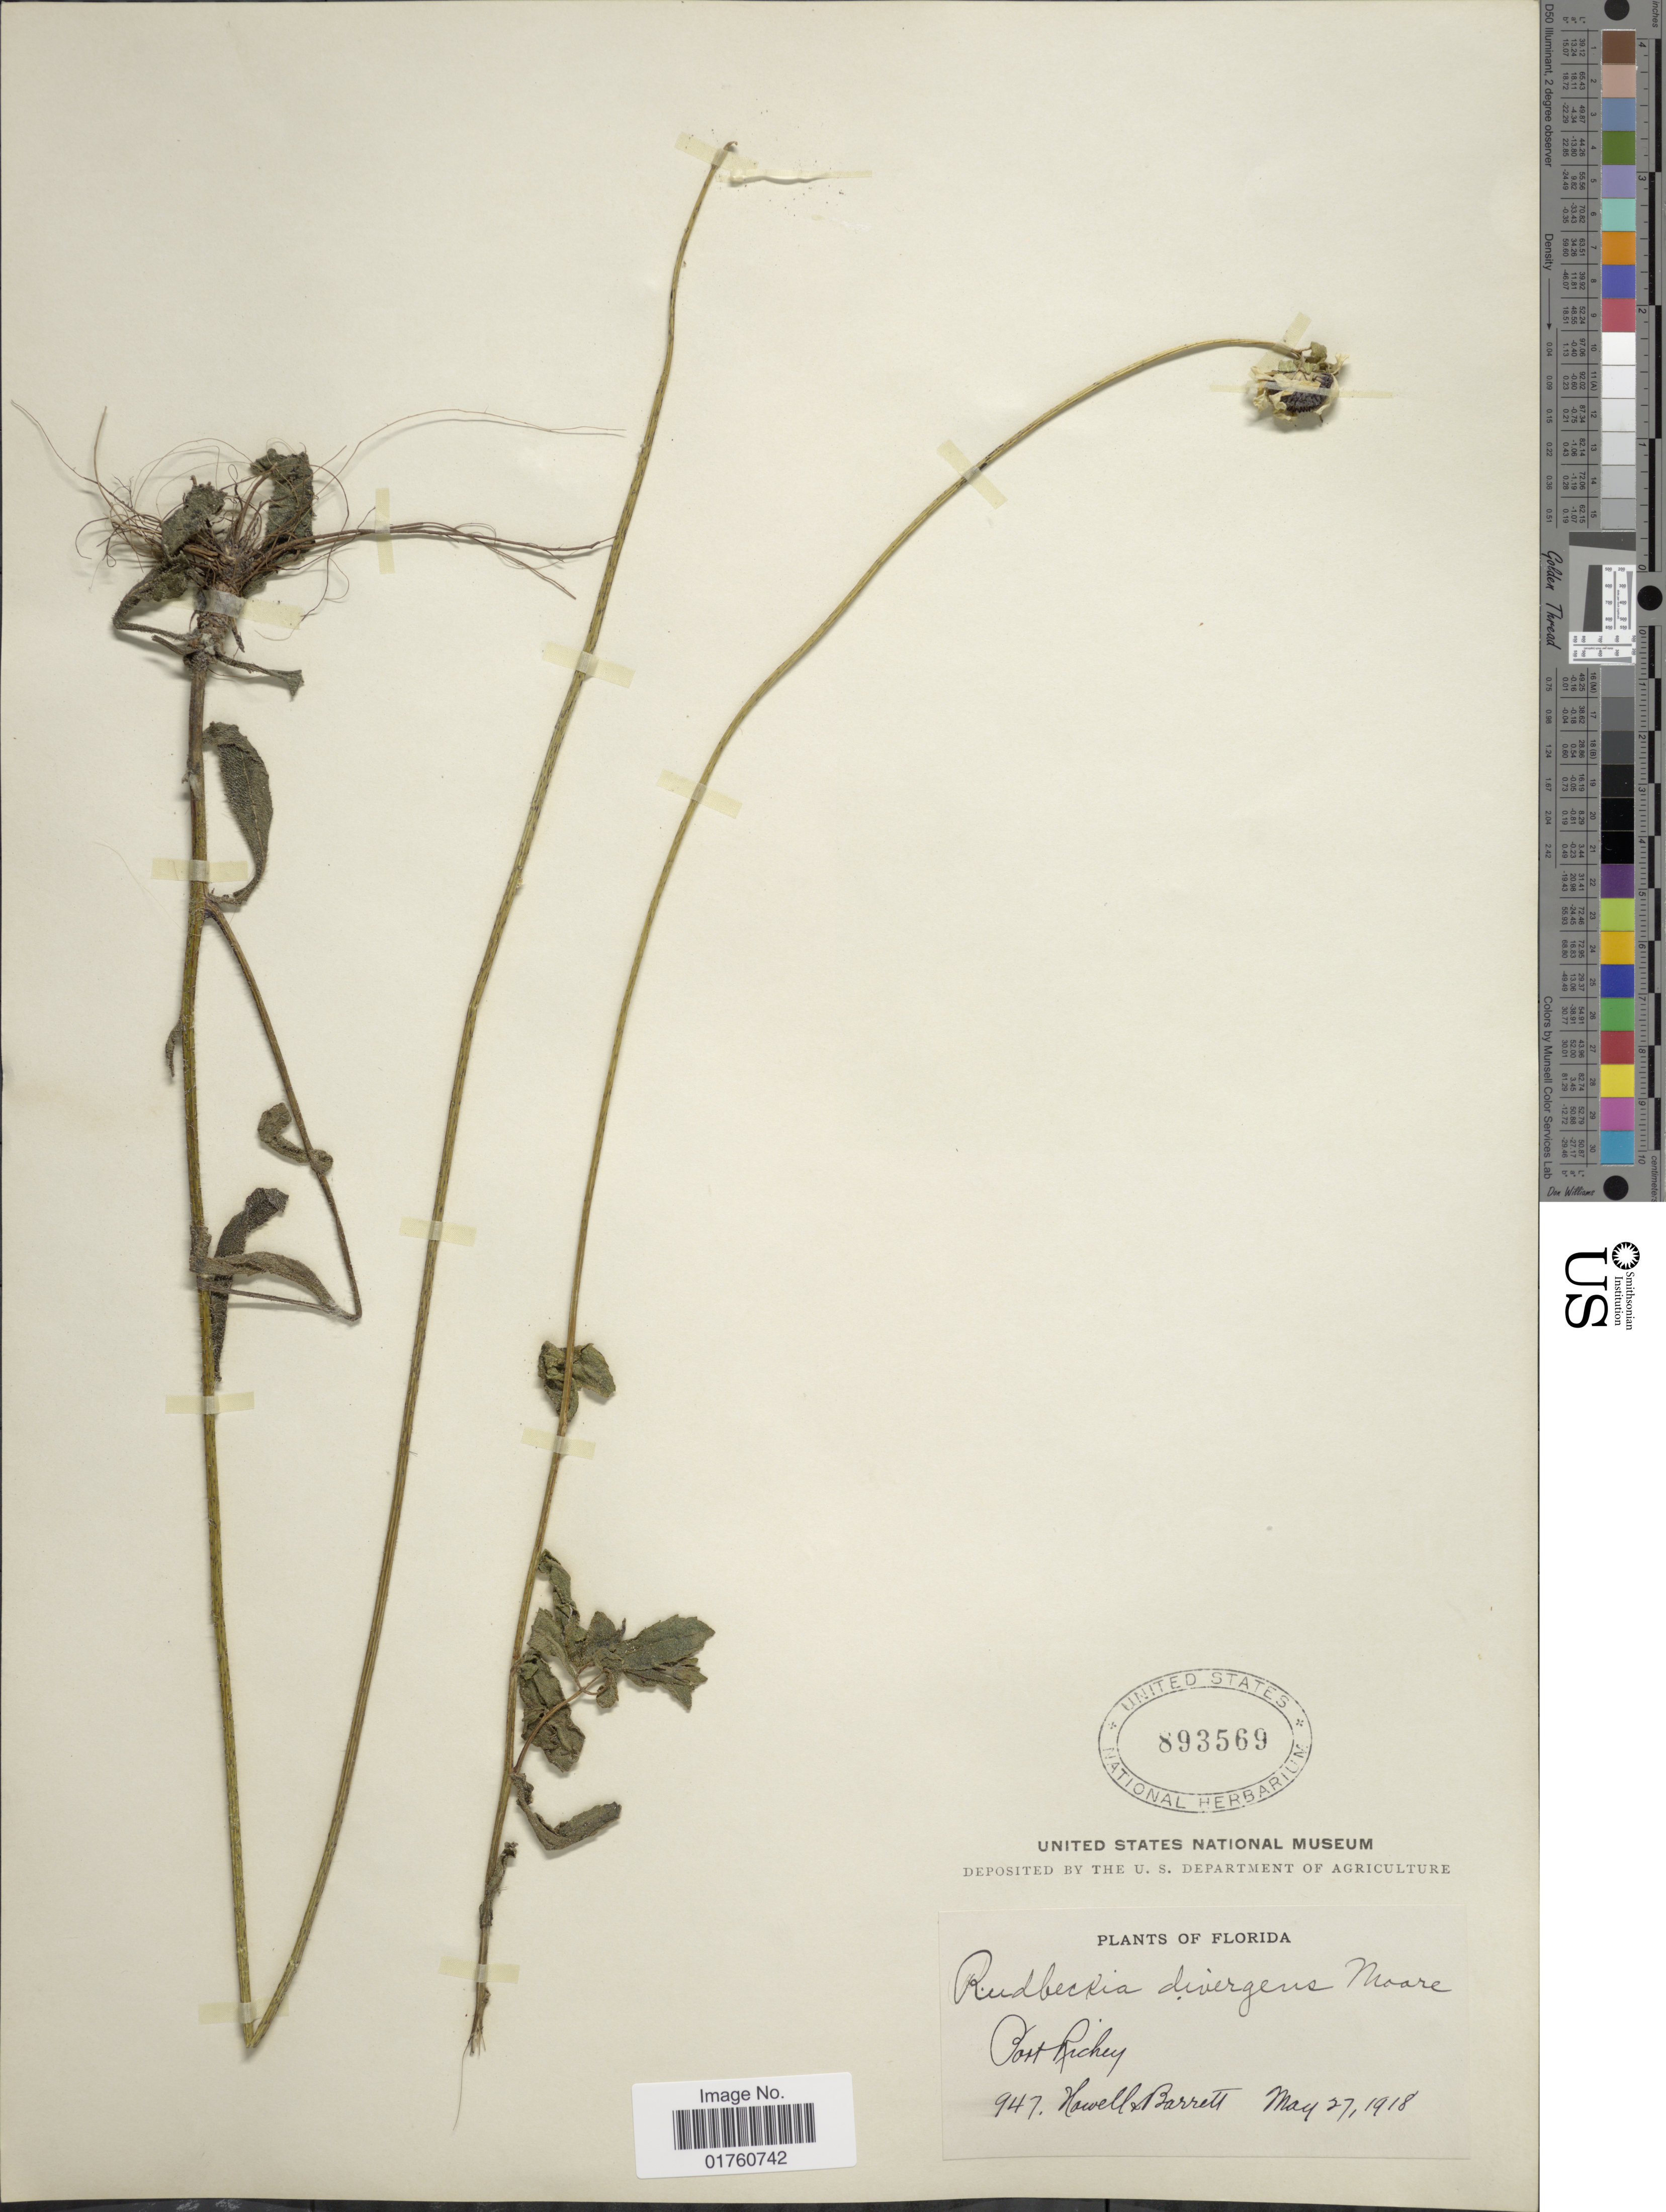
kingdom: Plantae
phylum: Tracheophyta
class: Magnoliopsida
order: Asterales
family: Asteraceae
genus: Rudbeckia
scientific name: Rudbeckia divergens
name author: T.V. Moore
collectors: -. Howell & -. Barrett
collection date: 1918-05-27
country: United States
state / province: Florida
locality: Port Rickey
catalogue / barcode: US 893569